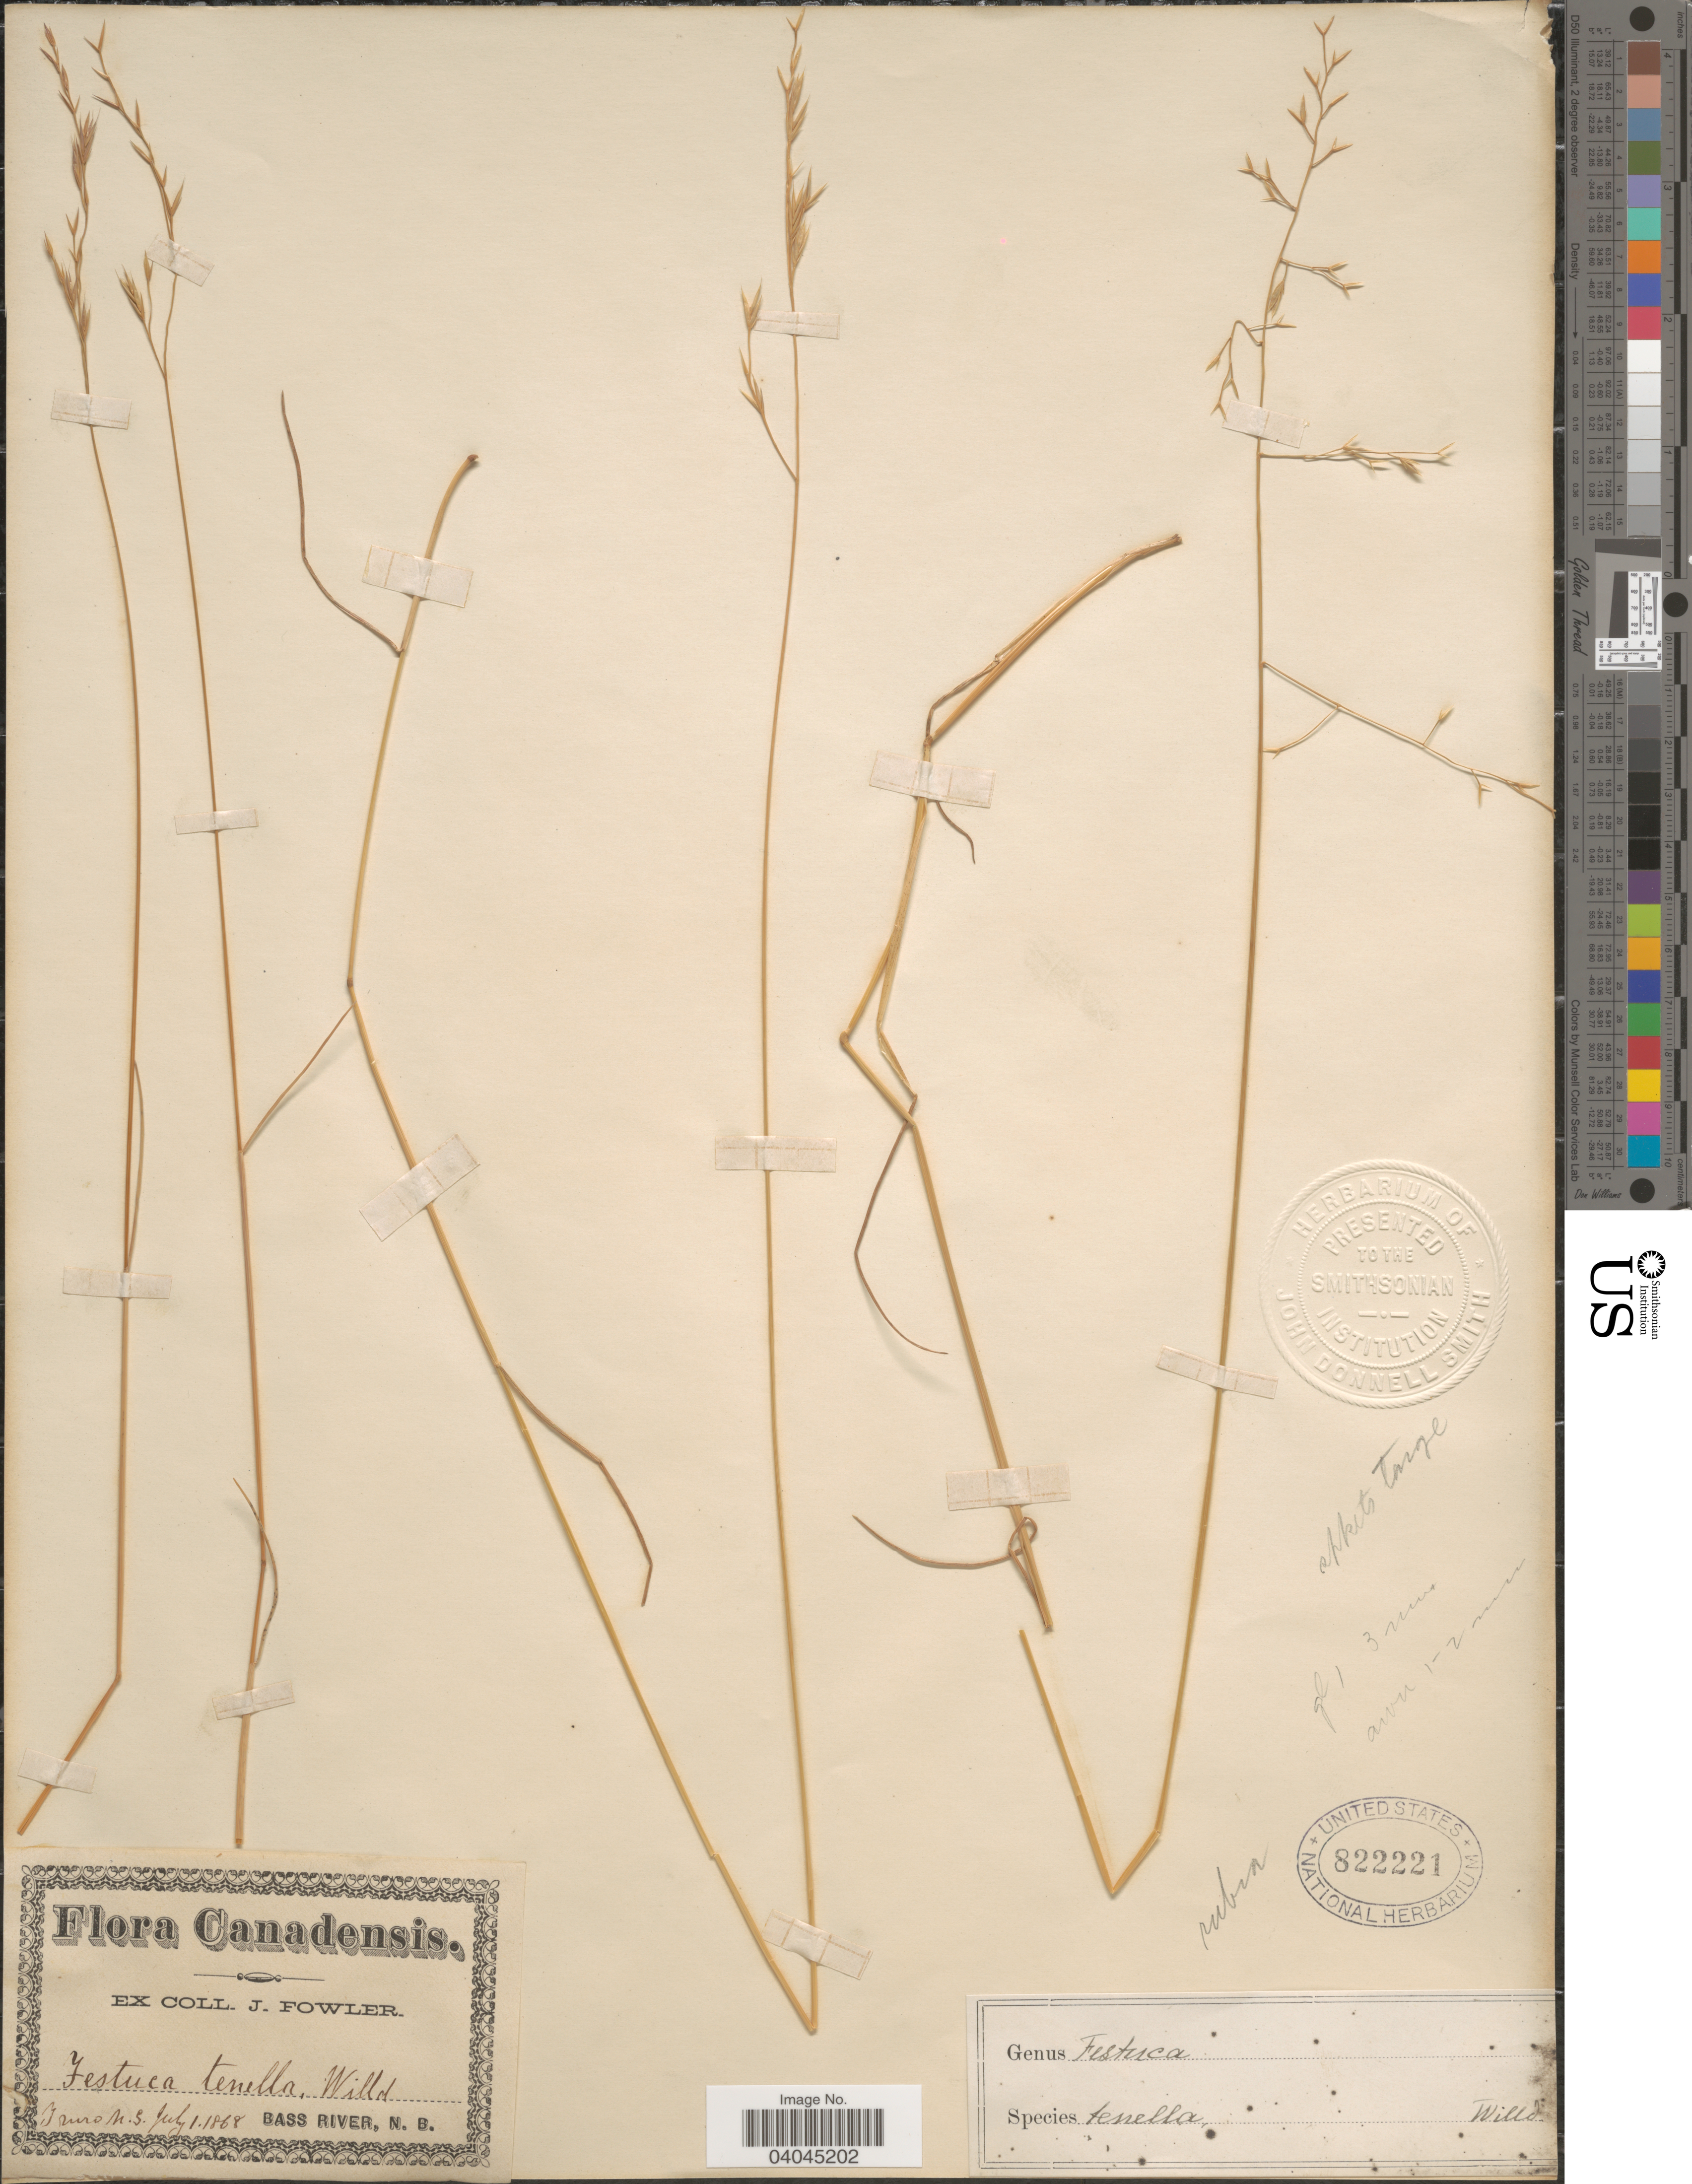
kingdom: Plantae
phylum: Tracheophyta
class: Liliopsida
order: Poales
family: Poaceae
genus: Festuca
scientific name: Festuca rubra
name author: L.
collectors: J. Fowler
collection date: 1868-07-01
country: Canada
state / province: Nova Scotia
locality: Truro.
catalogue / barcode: US 822221